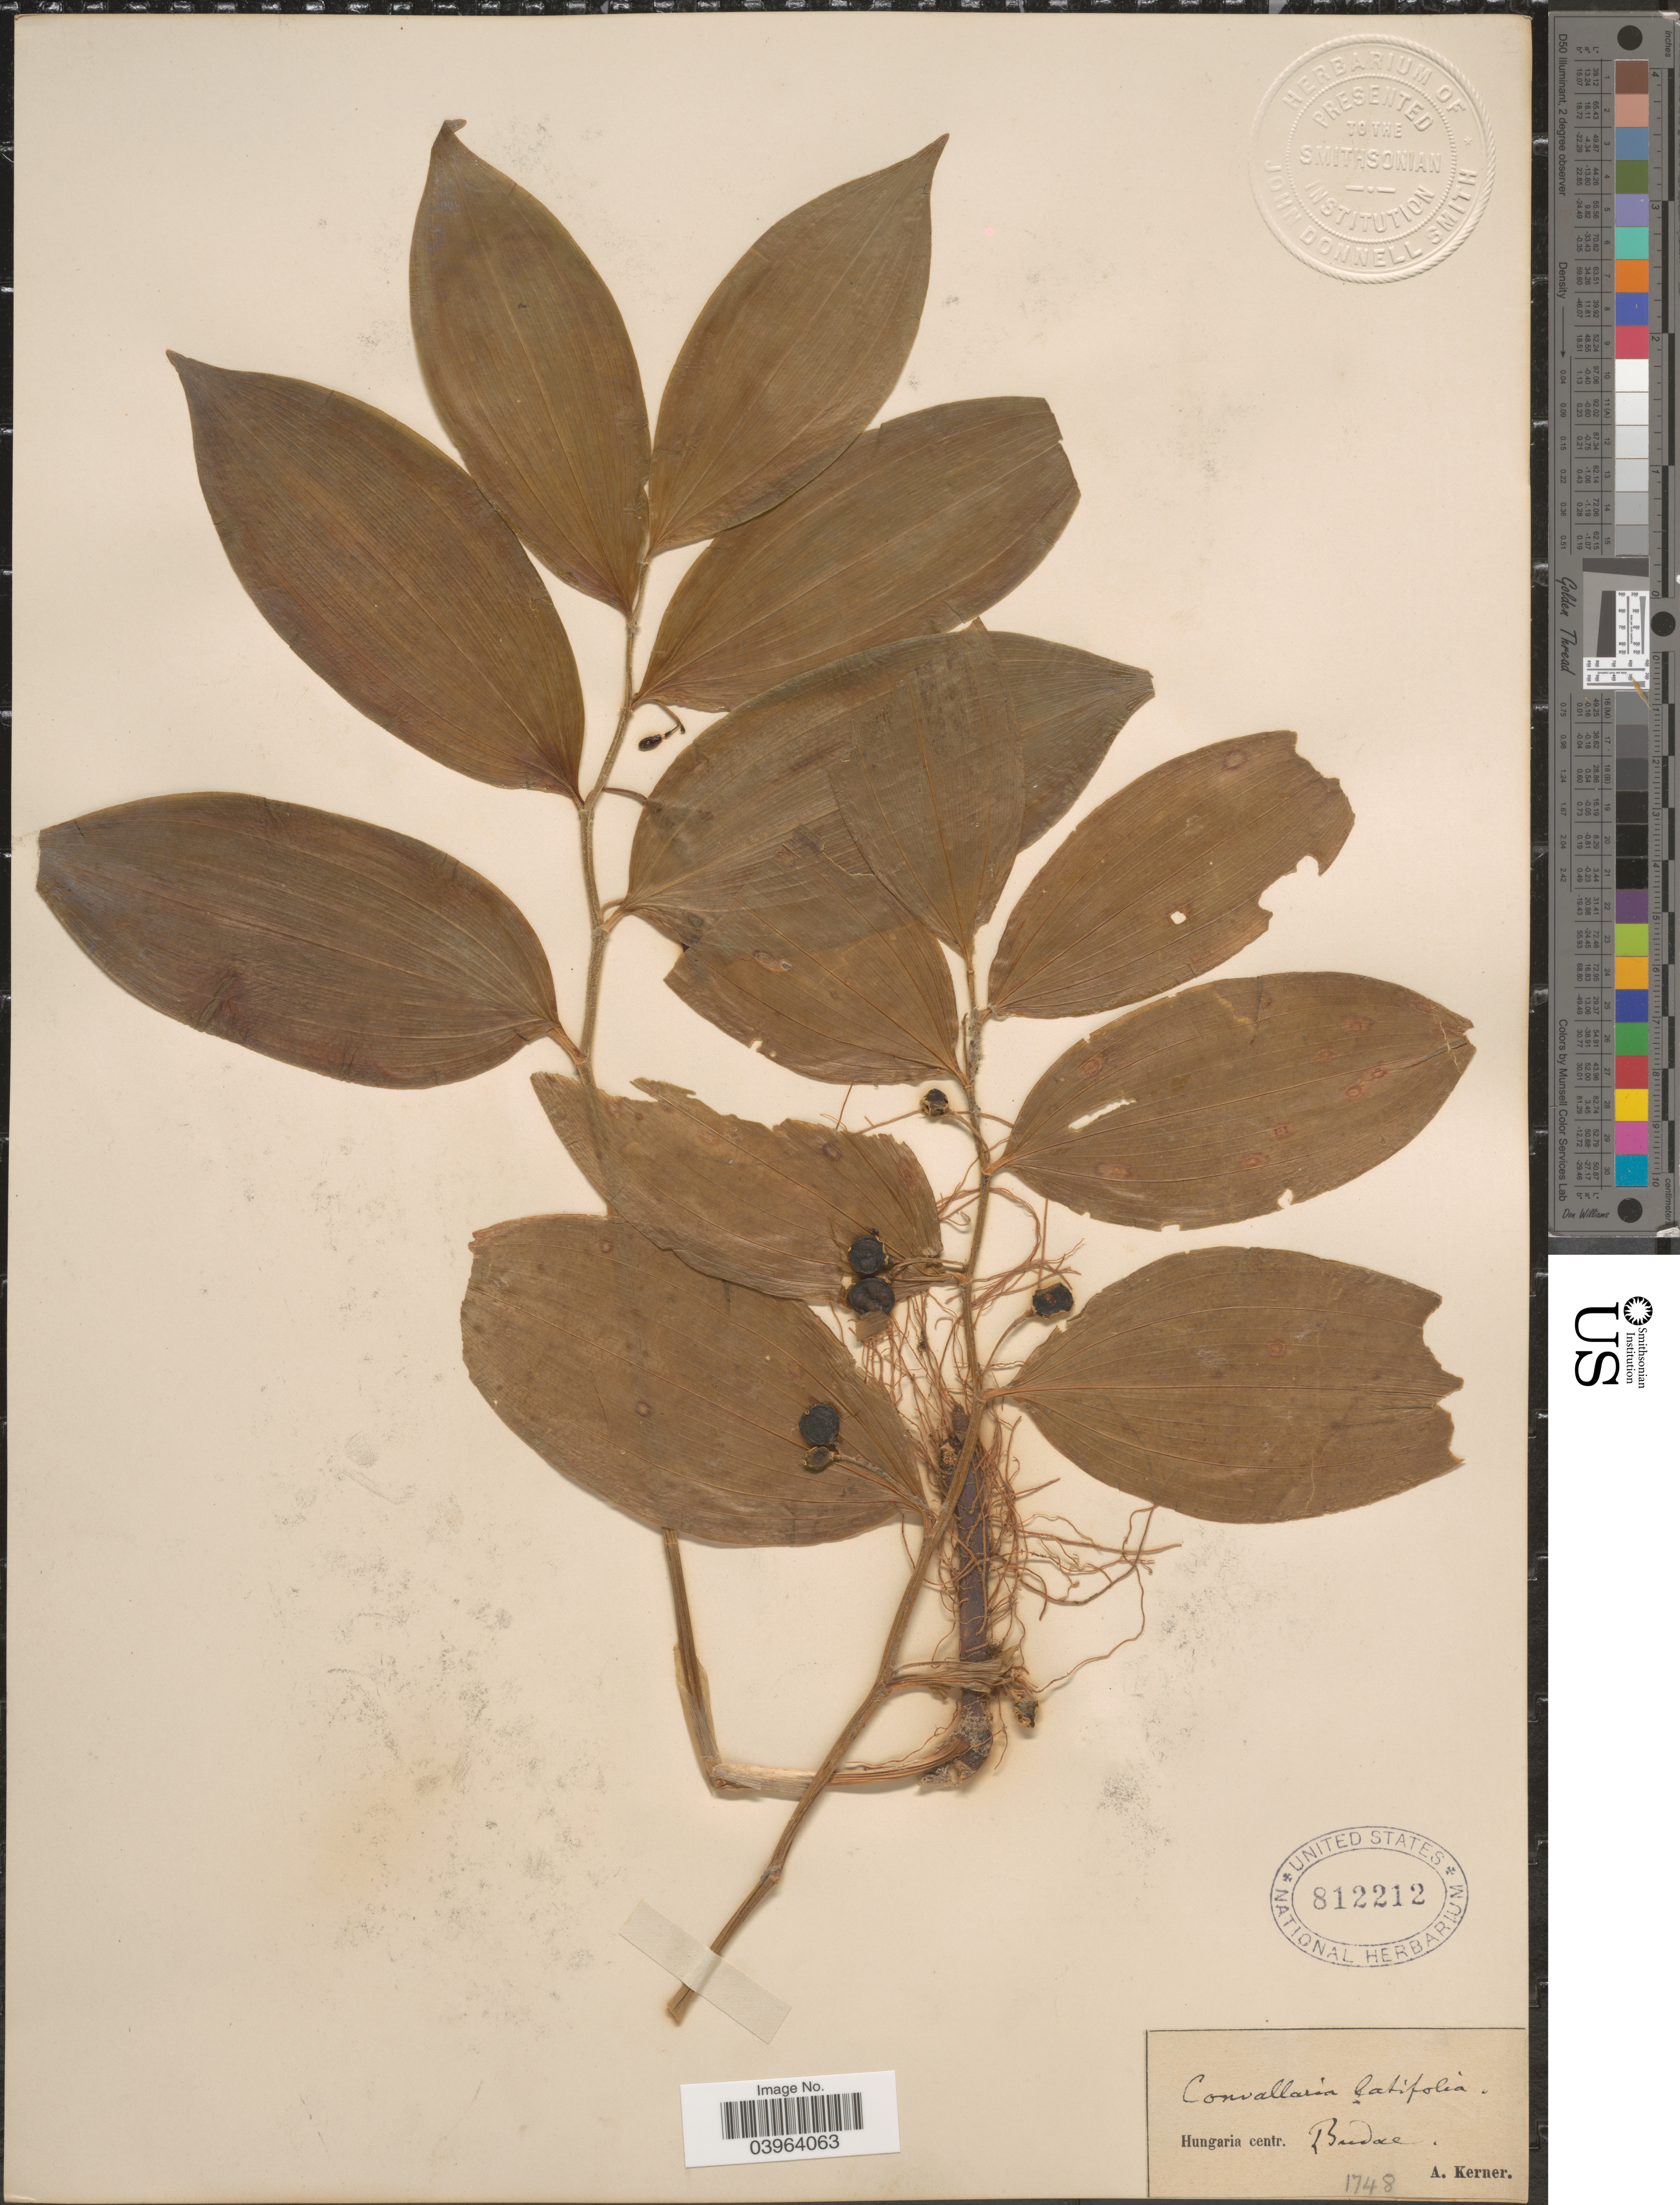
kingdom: Plantae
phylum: Tracheophyta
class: Liliopsida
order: Asparagales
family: Asparagaceae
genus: Polygonatum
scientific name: Polygonatum latifolium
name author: (Jacq.) Desf.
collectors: A. Kerner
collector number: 1748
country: Hungary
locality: Hungaria centr. Budae.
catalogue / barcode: US 812212